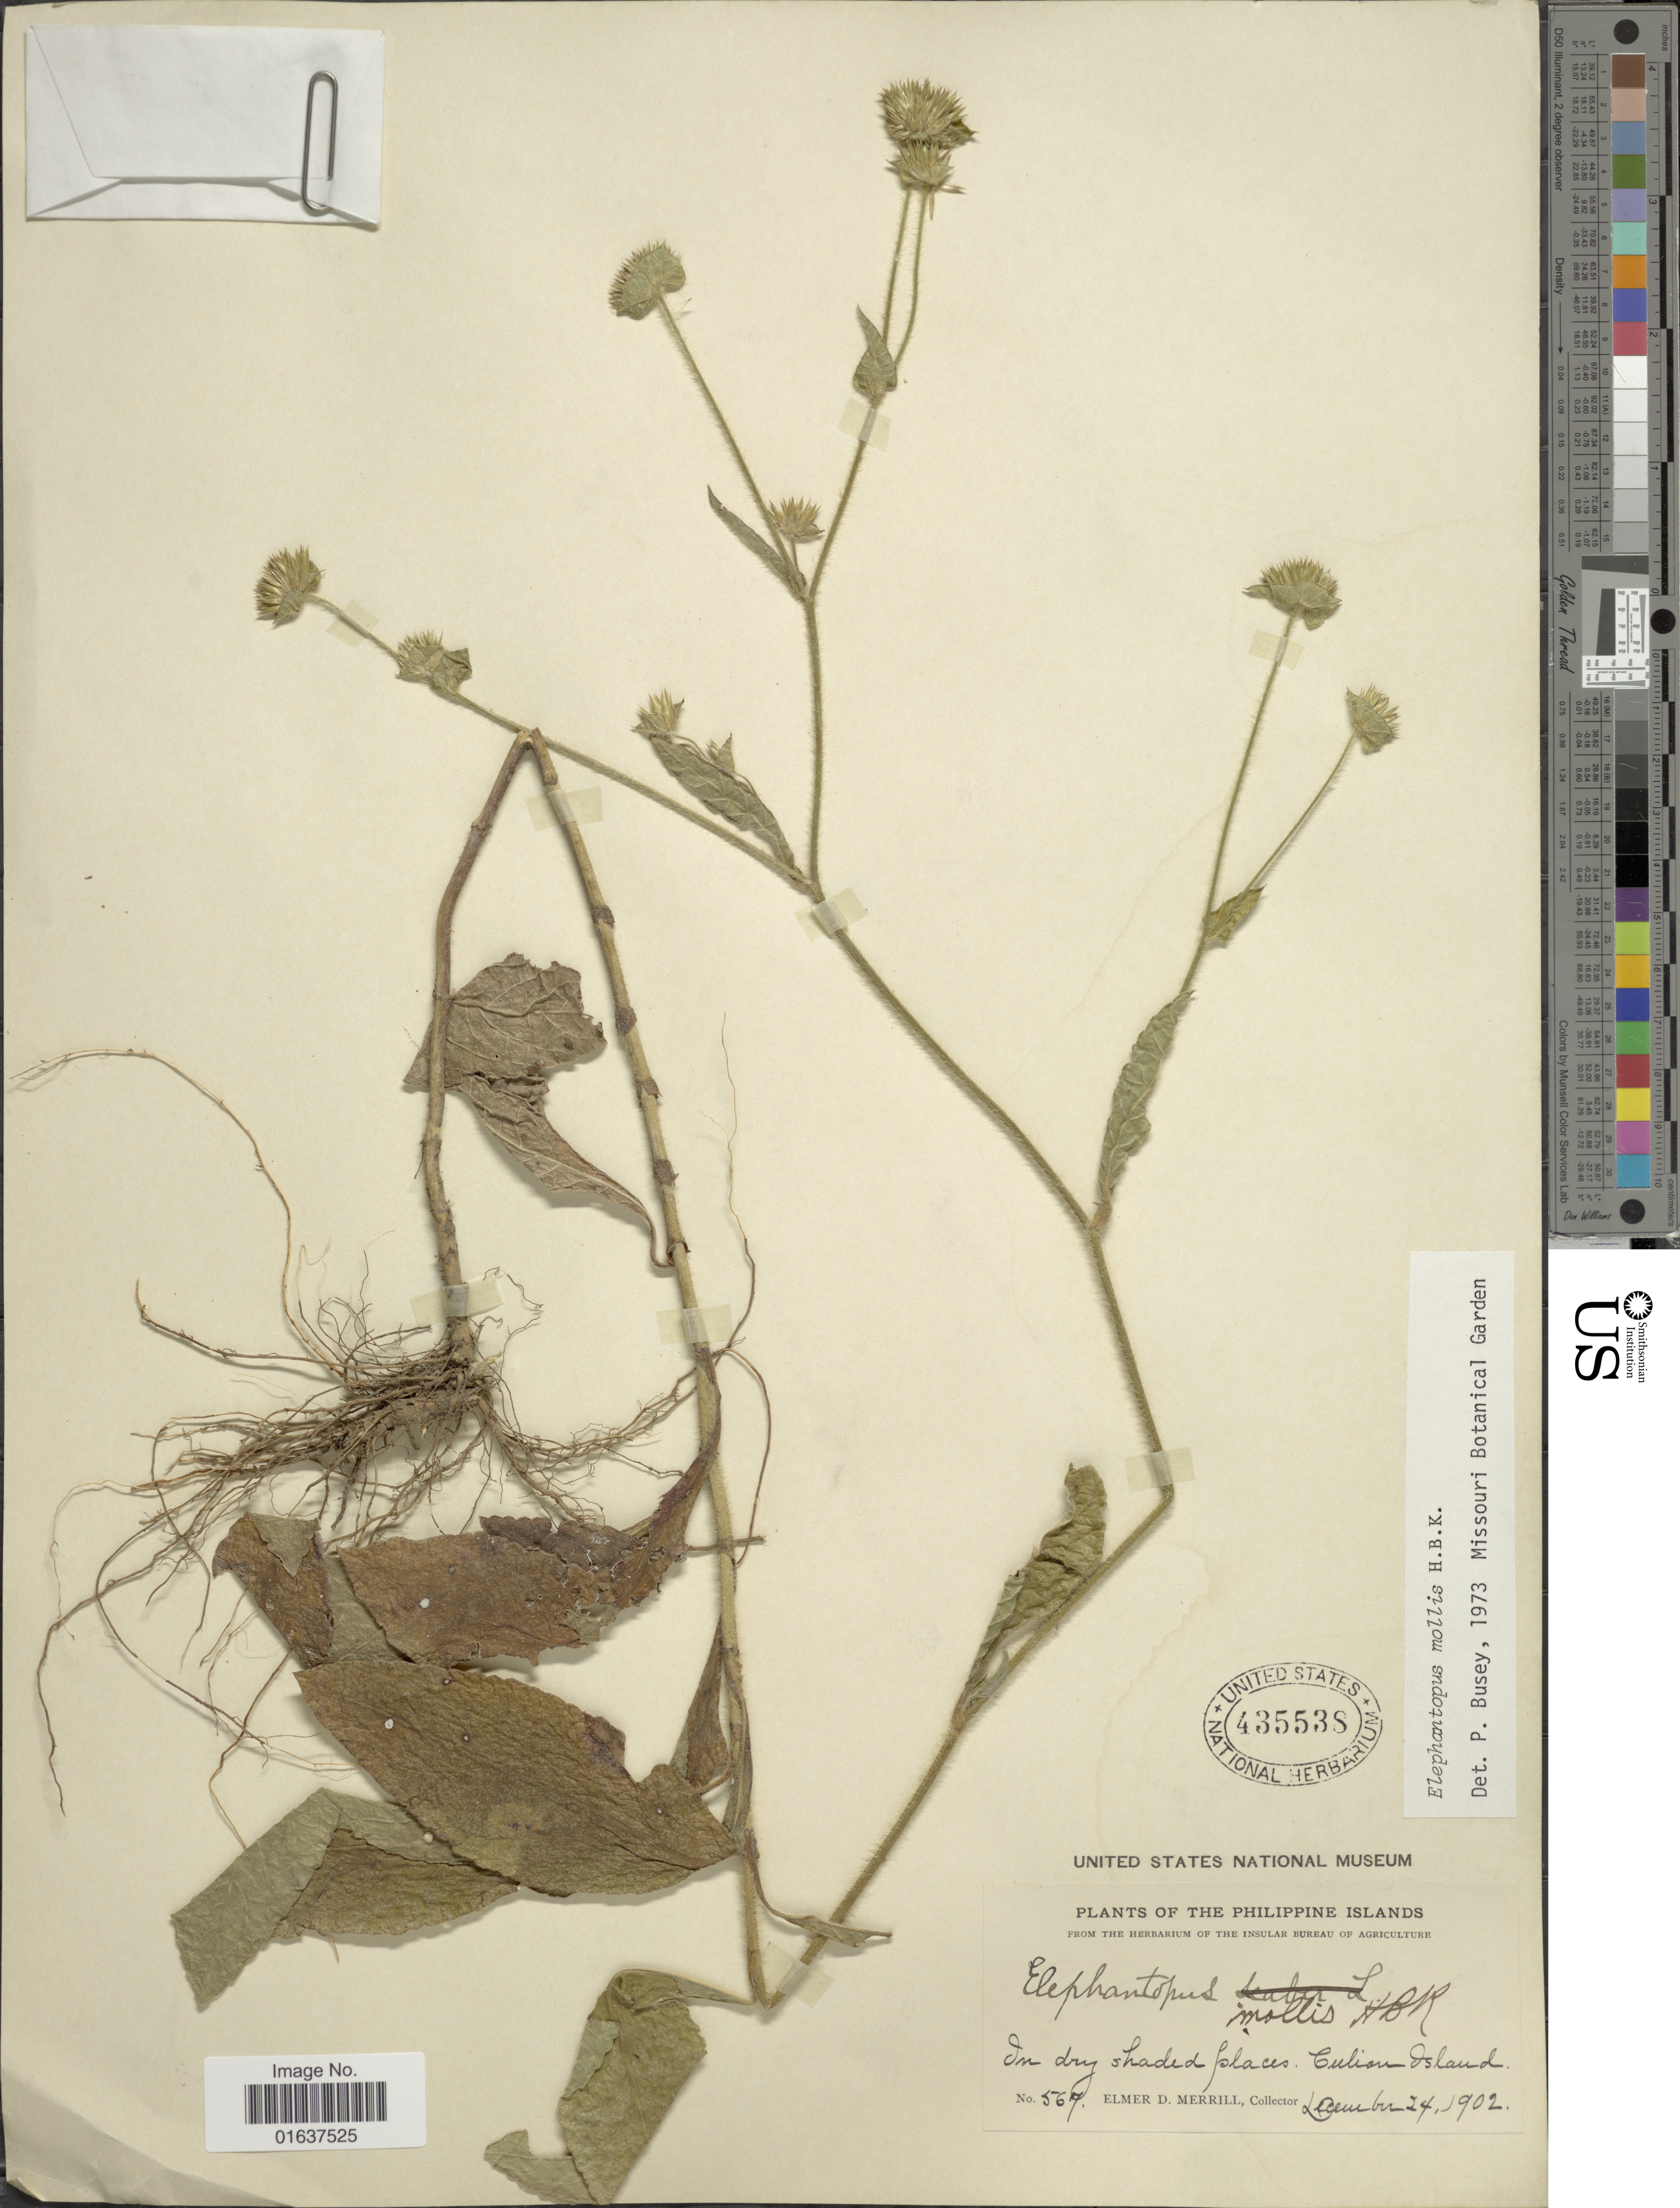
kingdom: Plantae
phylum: Tracheophyta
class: Magnoliopsida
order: Asterales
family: Asteraceae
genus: Elephantopus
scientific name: Elephantopus mollis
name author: Kunth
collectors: E. D. Merrill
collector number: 567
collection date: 1902-12-24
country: Philippines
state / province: Mimaropa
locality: Culion Island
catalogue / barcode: US 435538